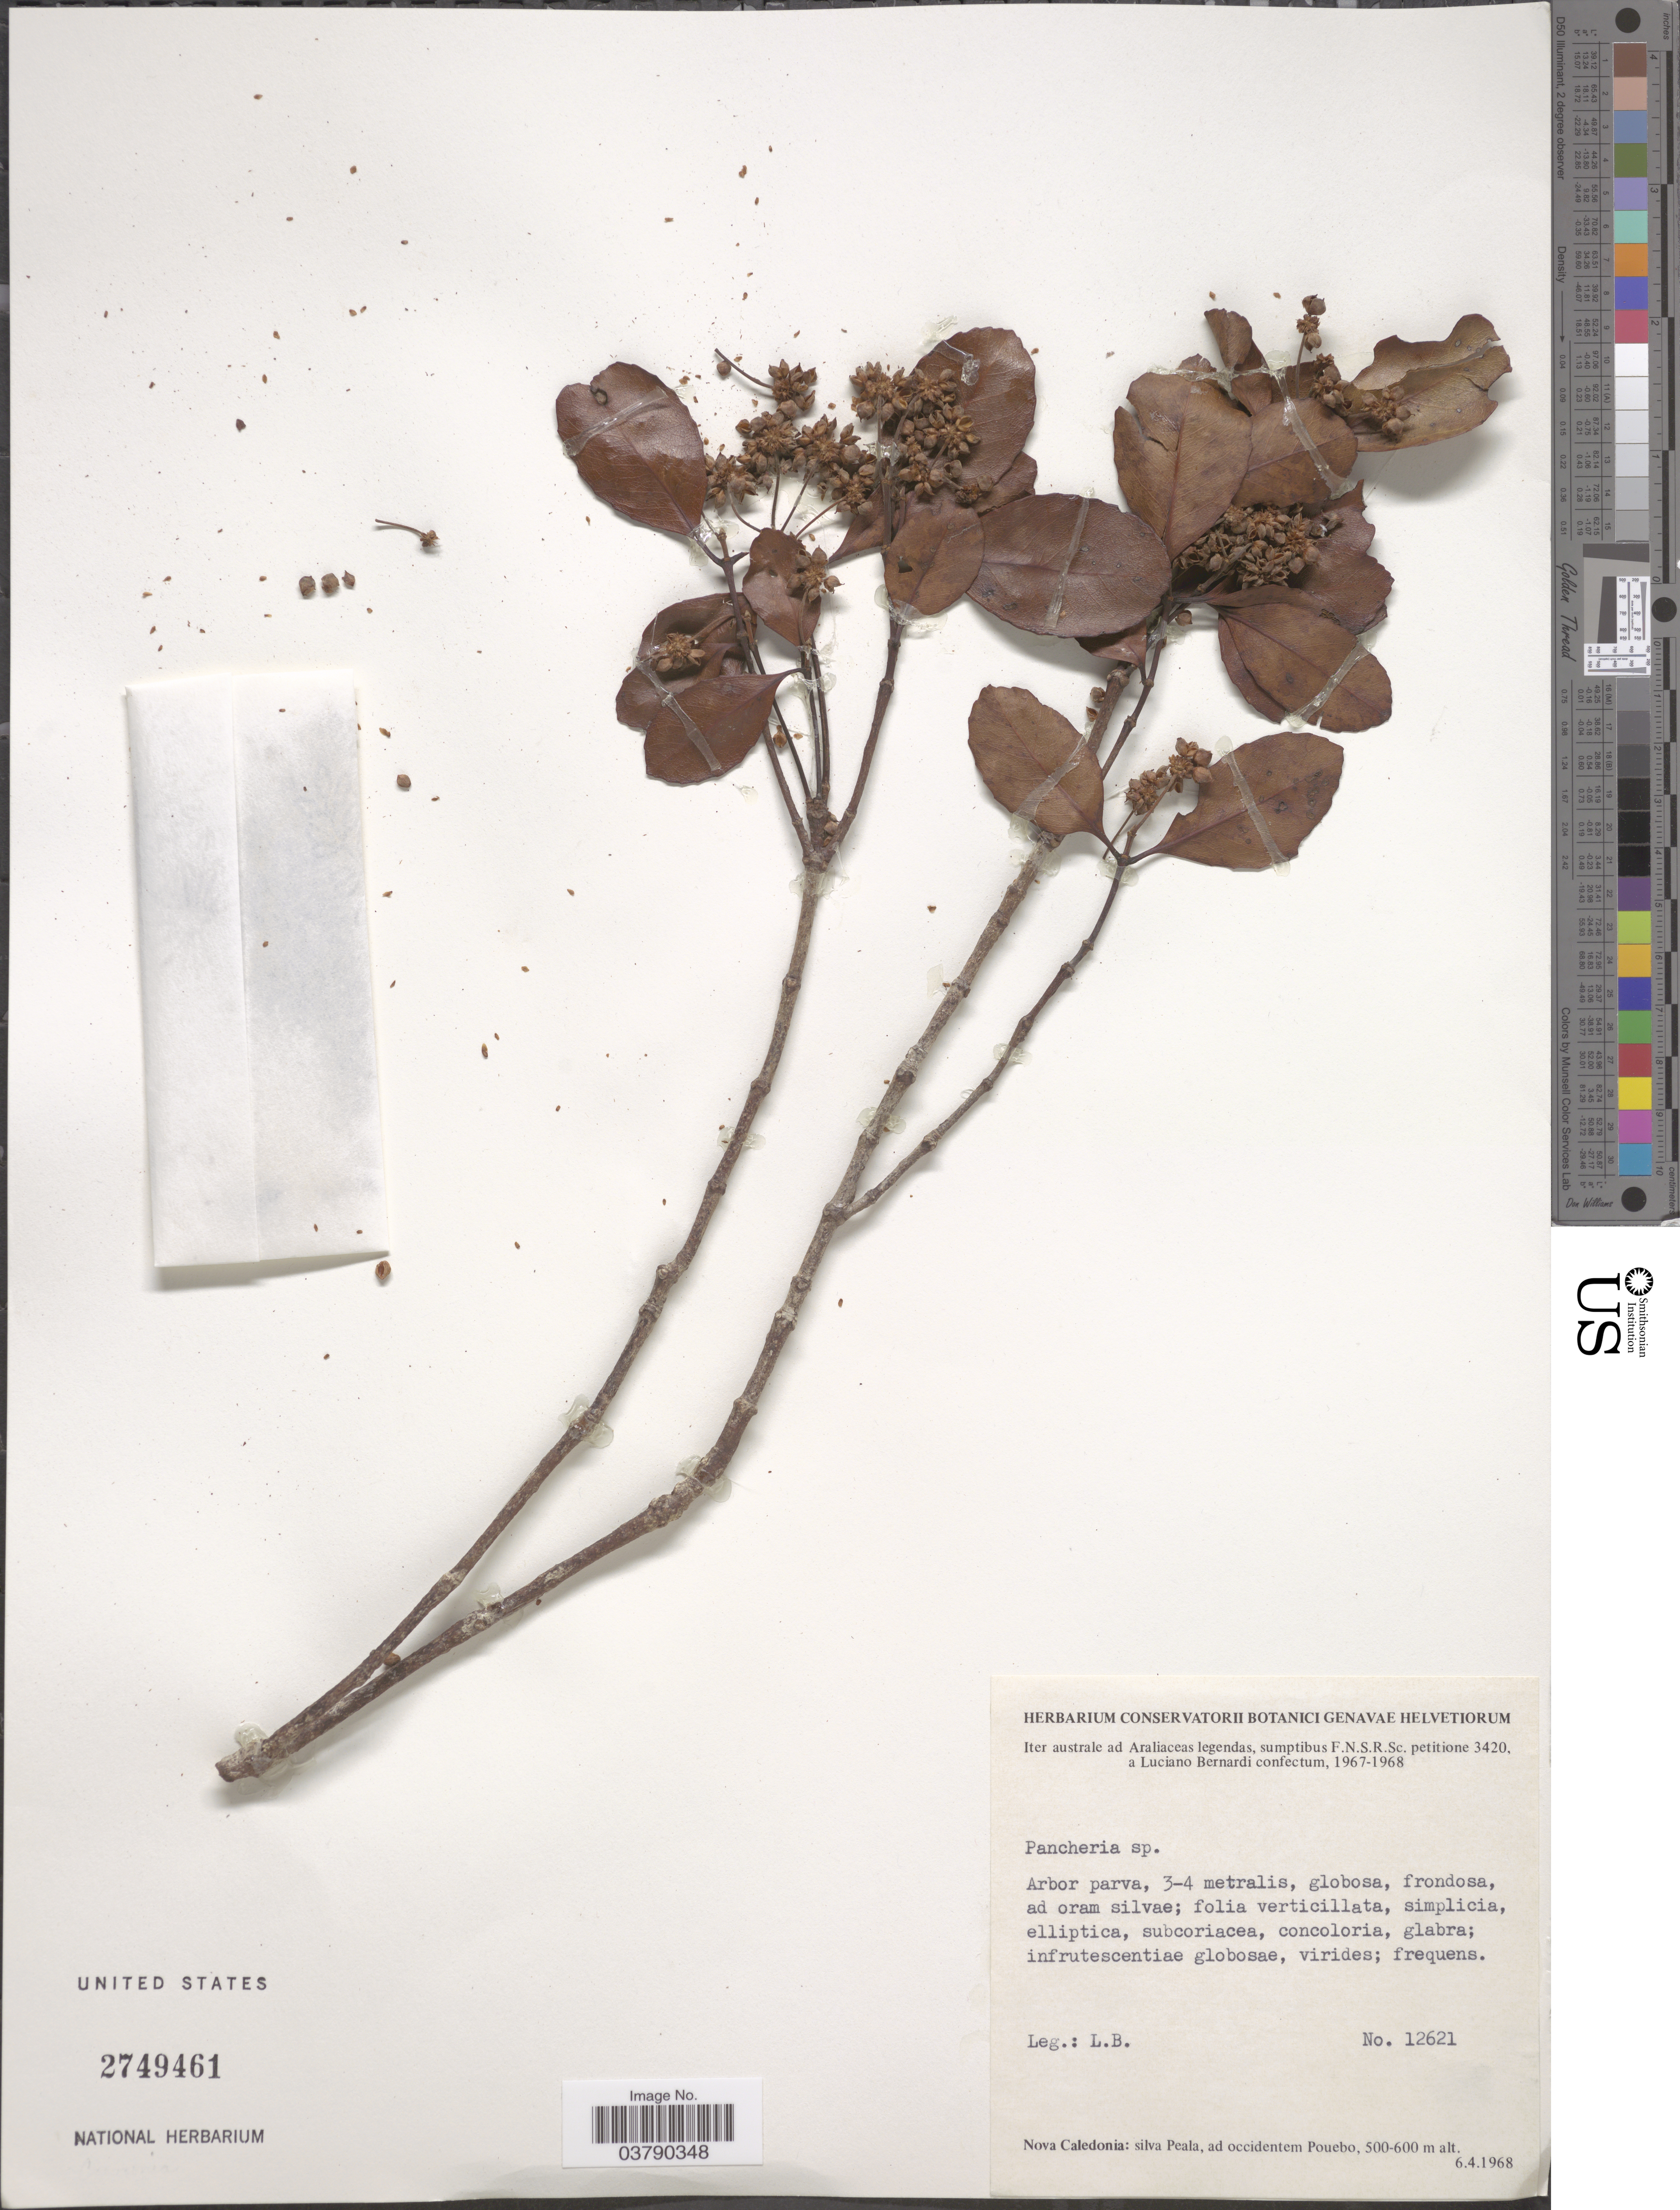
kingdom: Plantae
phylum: Tracheophyta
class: Magnoliopsida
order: Oxalidales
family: Cunoniaceae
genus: Pancheria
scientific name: Pancheria sp.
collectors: L. Bernardi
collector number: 12621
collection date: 1968-04-06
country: New Caledonia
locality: Nova Caledonia: silva Peala, ad occidentem Pouebo.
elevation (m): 500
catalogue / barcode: US 2749461